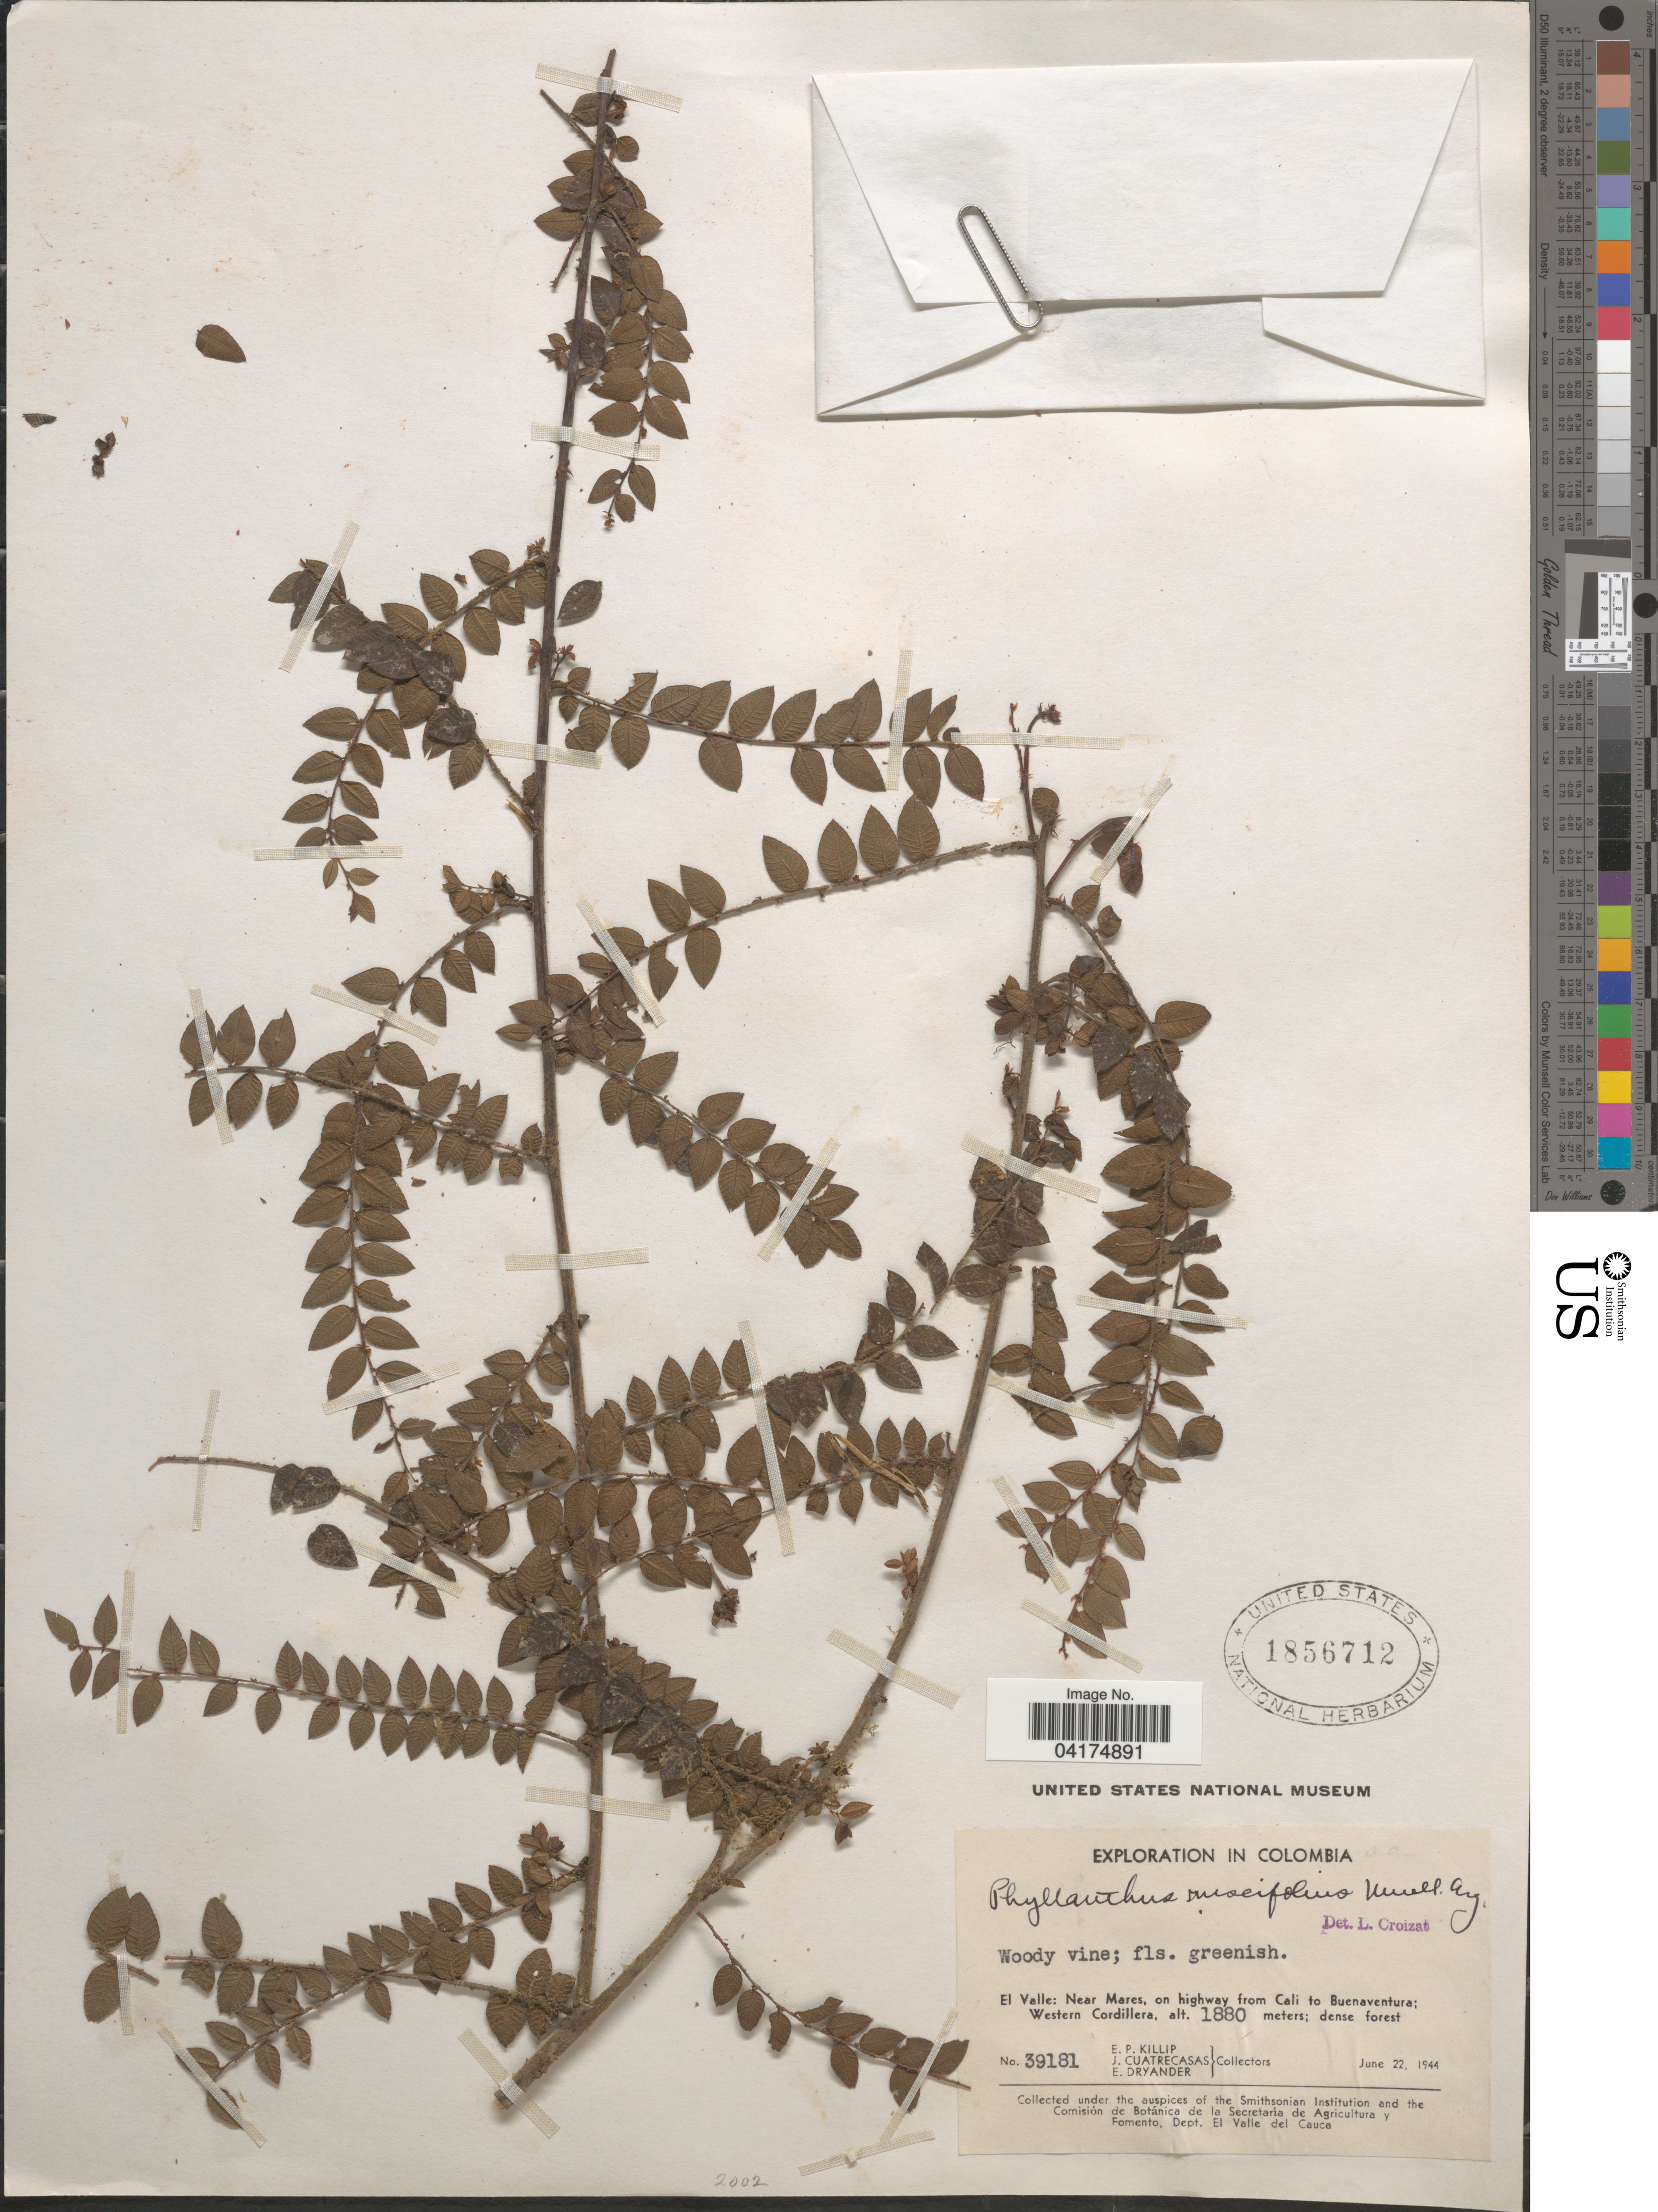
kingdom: Plantae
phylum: Tracheophyta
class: Magnoliopsida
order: Malpighiales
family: Phyllanthaceae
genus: Phyllanthus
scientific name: Phyllanthus ruscifolius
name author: Müll. Arg.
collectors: E. P. Killip, J. Cuatrecasas & E. Dryander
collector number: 39181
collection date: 1944-06-22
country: Colombia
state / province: Valle del Cauca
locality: Exploration in Colombia. El Valle: Near Mares, on highway from Cali to Buenaventura; Western Cordillera.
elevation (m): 1880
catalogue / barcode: US 1856712